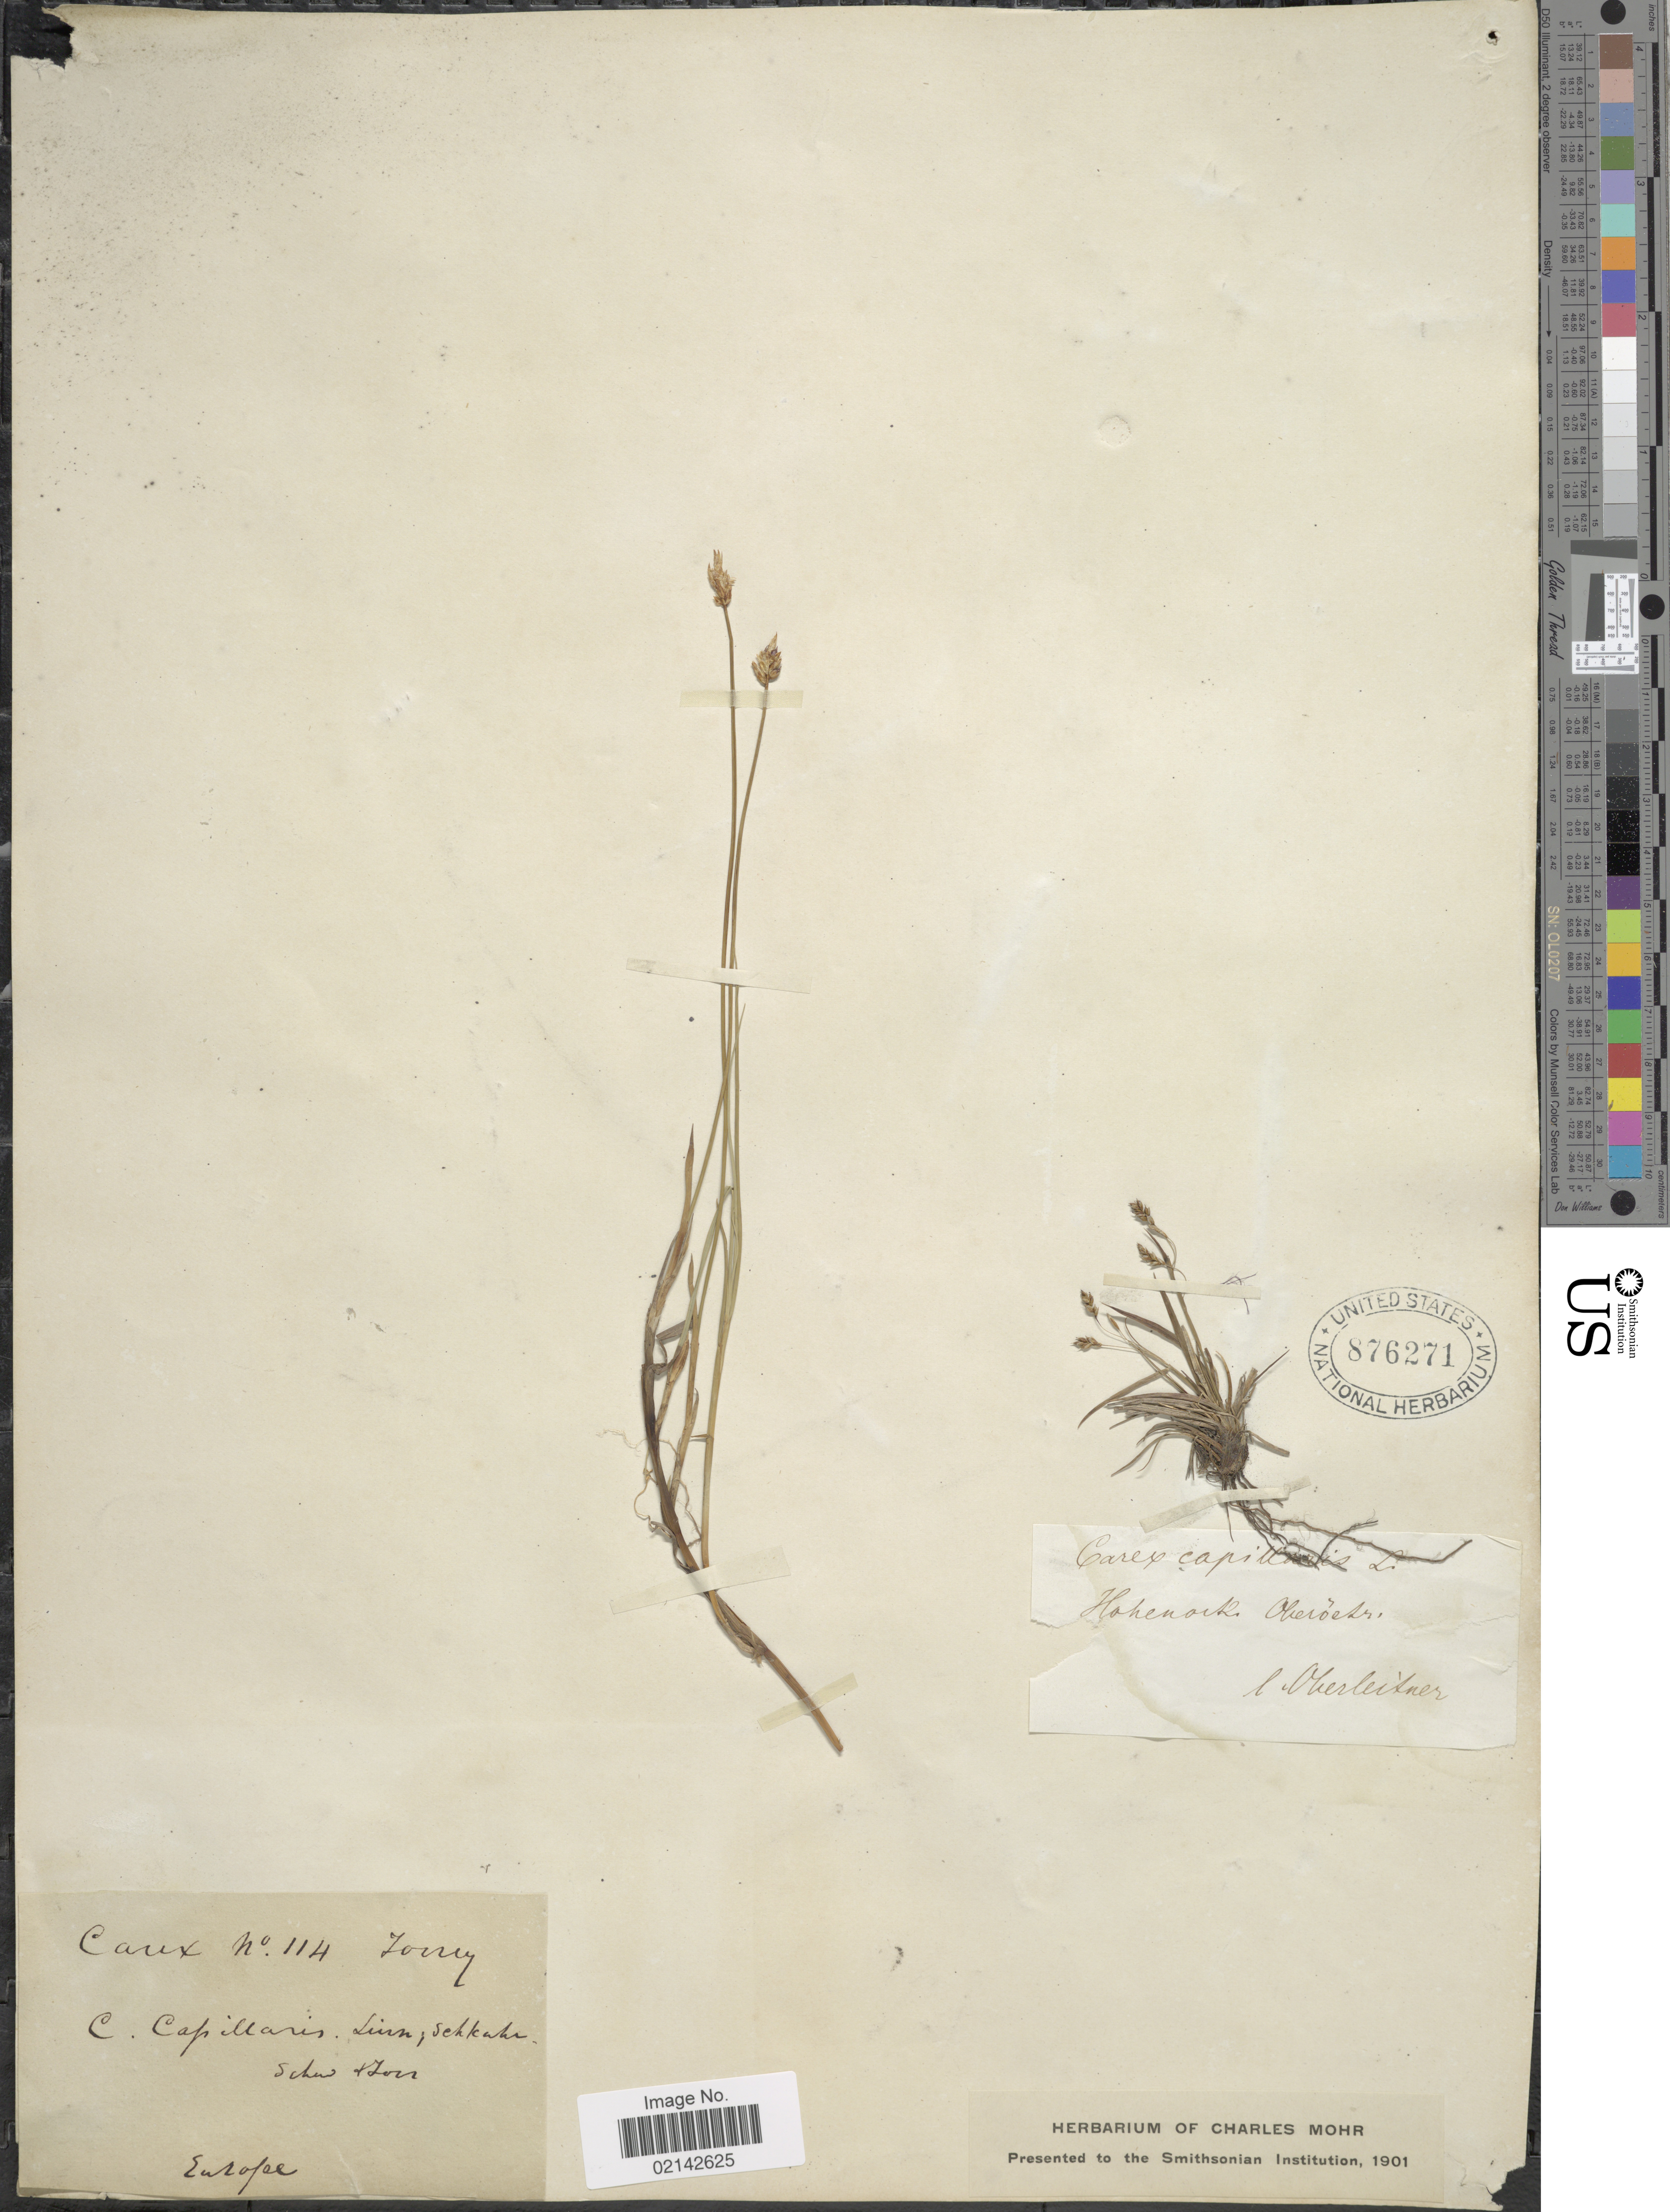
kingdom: Plantae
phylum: Tracheophyta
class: Liliopsida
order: Poales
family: Cyperaceae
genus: Carex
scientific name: Carex capillaris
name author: L.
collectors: Oberleitner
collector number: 114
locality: Hohenack, Oberöetr. [interpreted]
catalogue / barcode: US 876271